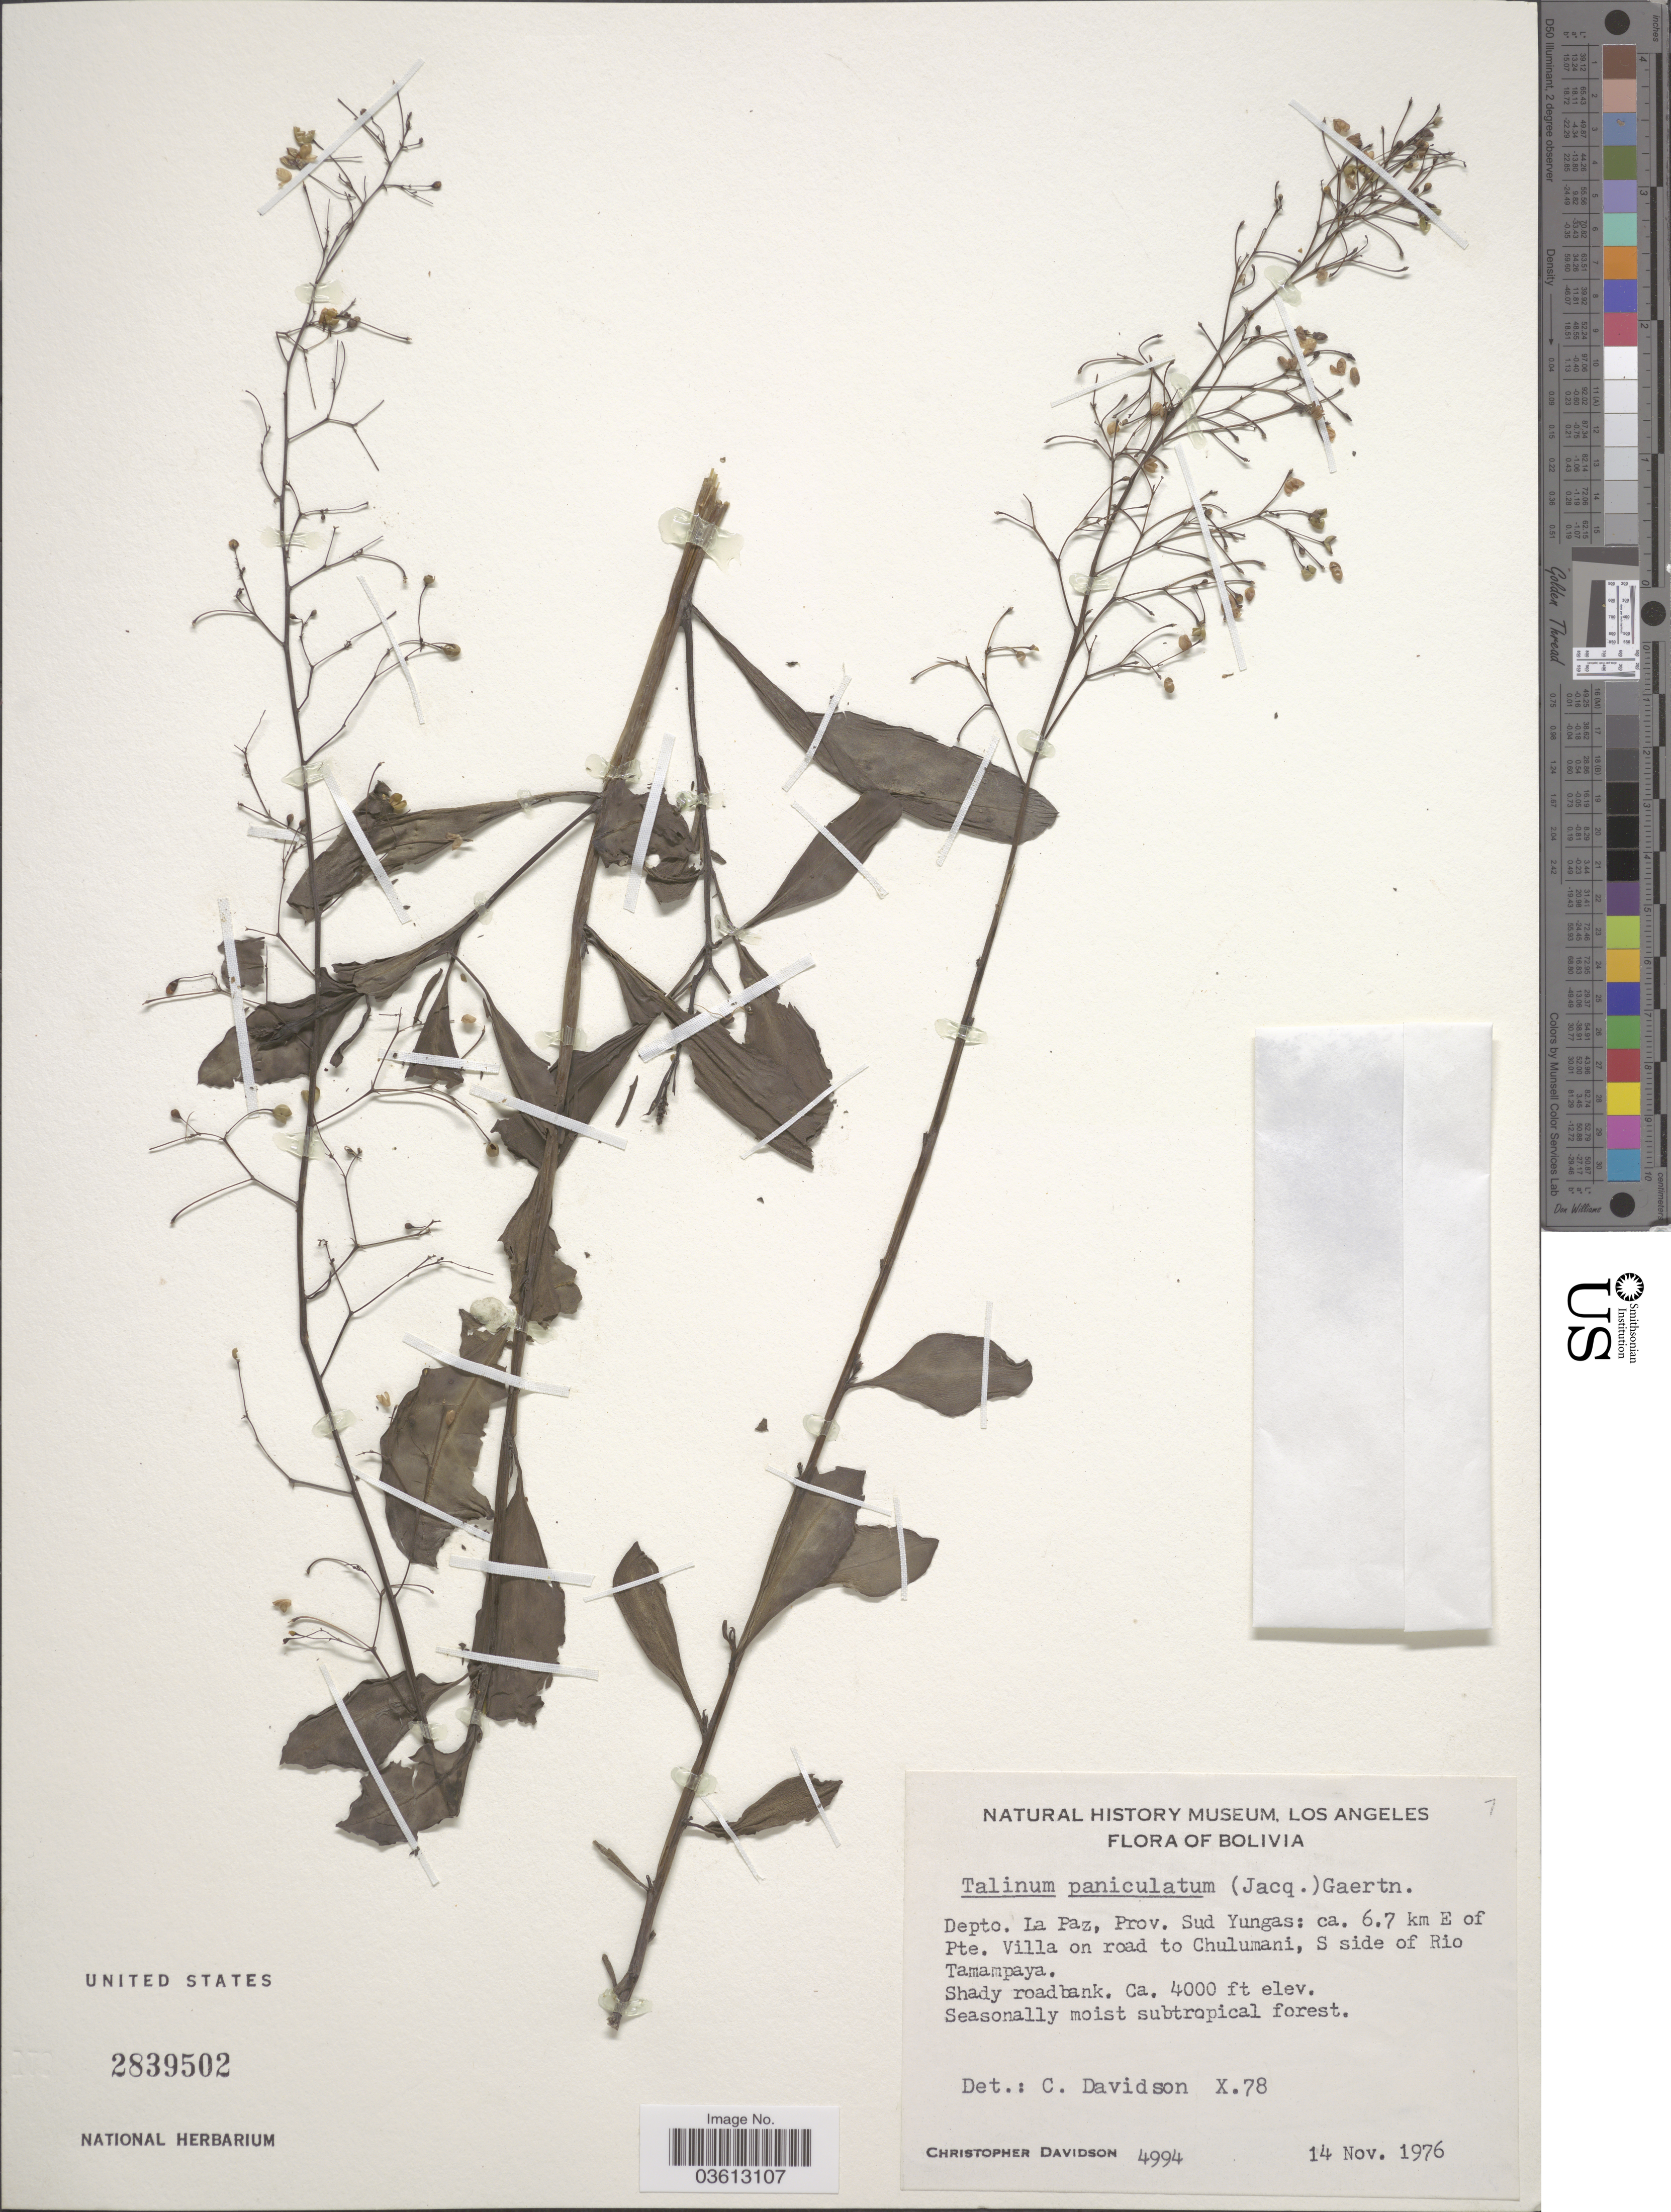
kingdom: Plantae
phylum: Tracheophyta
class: Magnoliopsida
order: Caryophyllales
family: Talinaceae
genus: Talinum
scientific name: Talinum paniculatum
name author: (Jacq.) Gaertn.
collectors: C. Davidson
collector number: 4994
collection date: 1976-11-14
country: Bolivia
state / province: La Paz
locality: Depto. La Paz, Prov. Sud Yungas: ca. 6.7 km E of Pte. Villa on road to Chulumani, S side of Rio Tamampaya.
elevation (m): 1219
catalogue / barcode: US 2839502